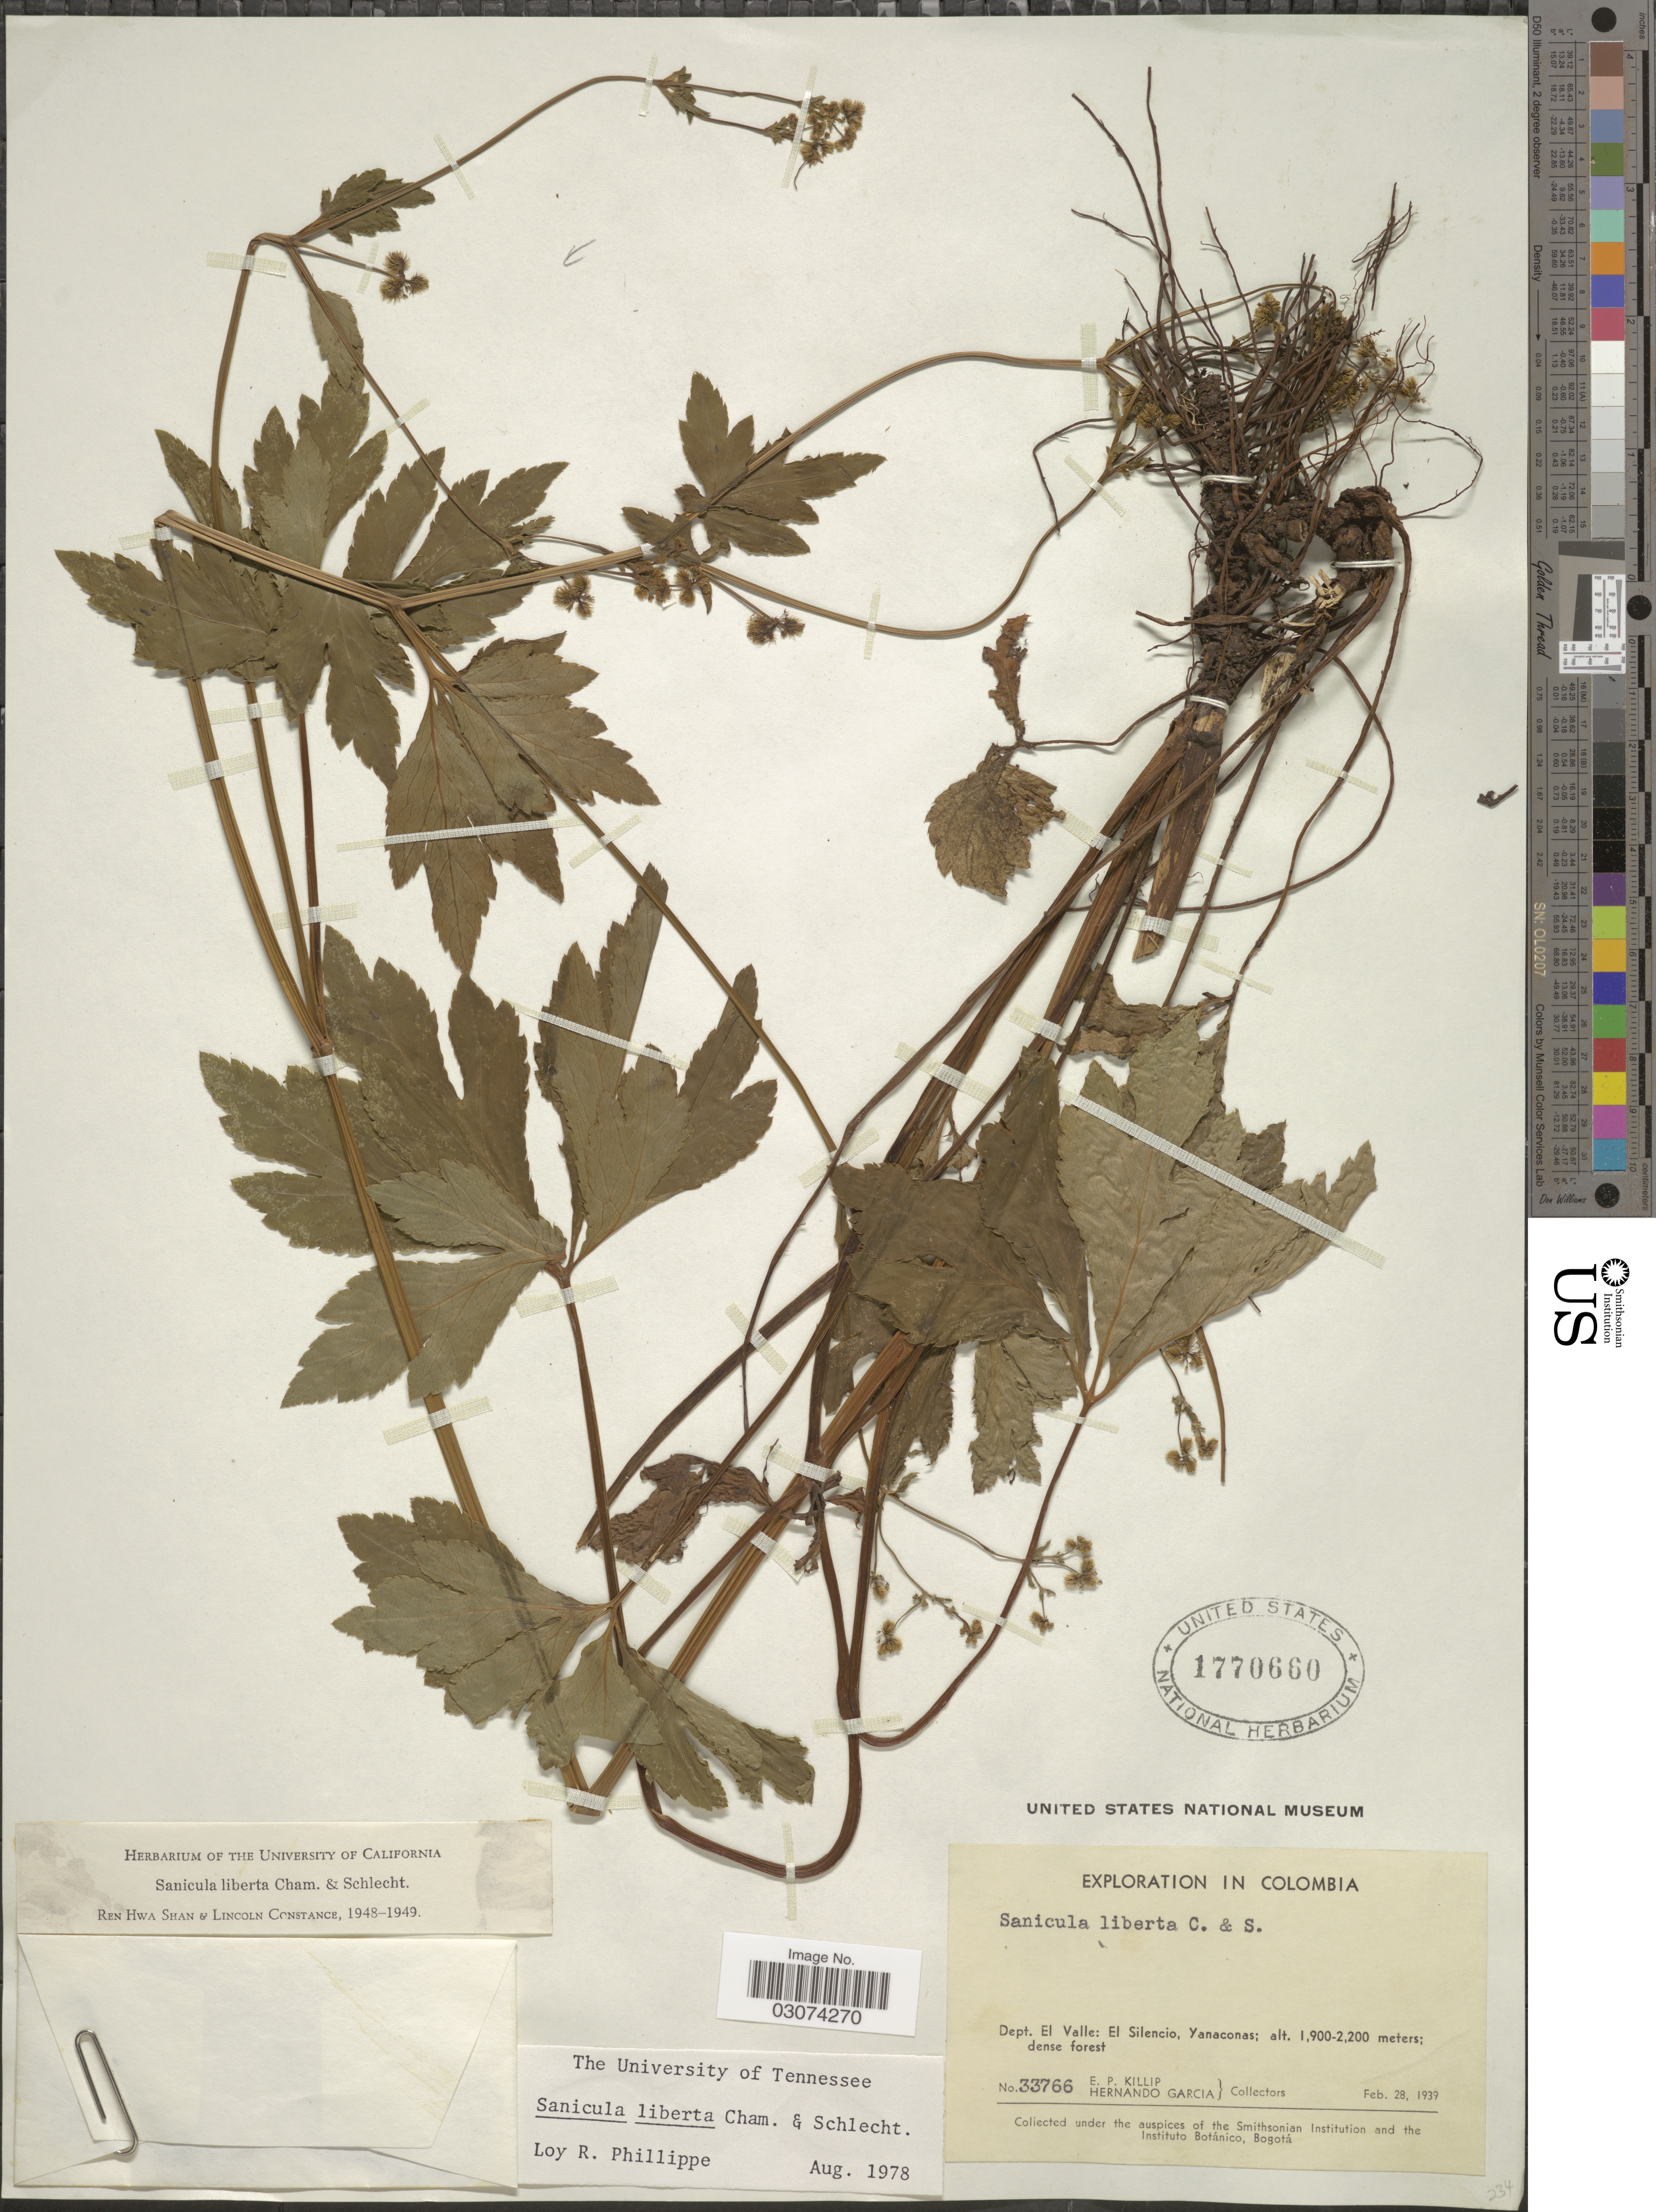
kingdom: Plantae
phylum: Tracheophyta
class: Magnoliopsida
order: Apiales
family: Apiaceae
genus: Sanicula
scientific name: Sanicula liberta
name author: Cham. & Schltdl.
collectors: E. P. Killip & H. Garcia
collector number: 33766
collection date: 1939-02-28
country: Colombia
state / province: Valle del Cauca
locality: Dept. El Valle: El Silencio, Yanaconas.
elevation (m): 1900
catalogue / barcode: US 1770660